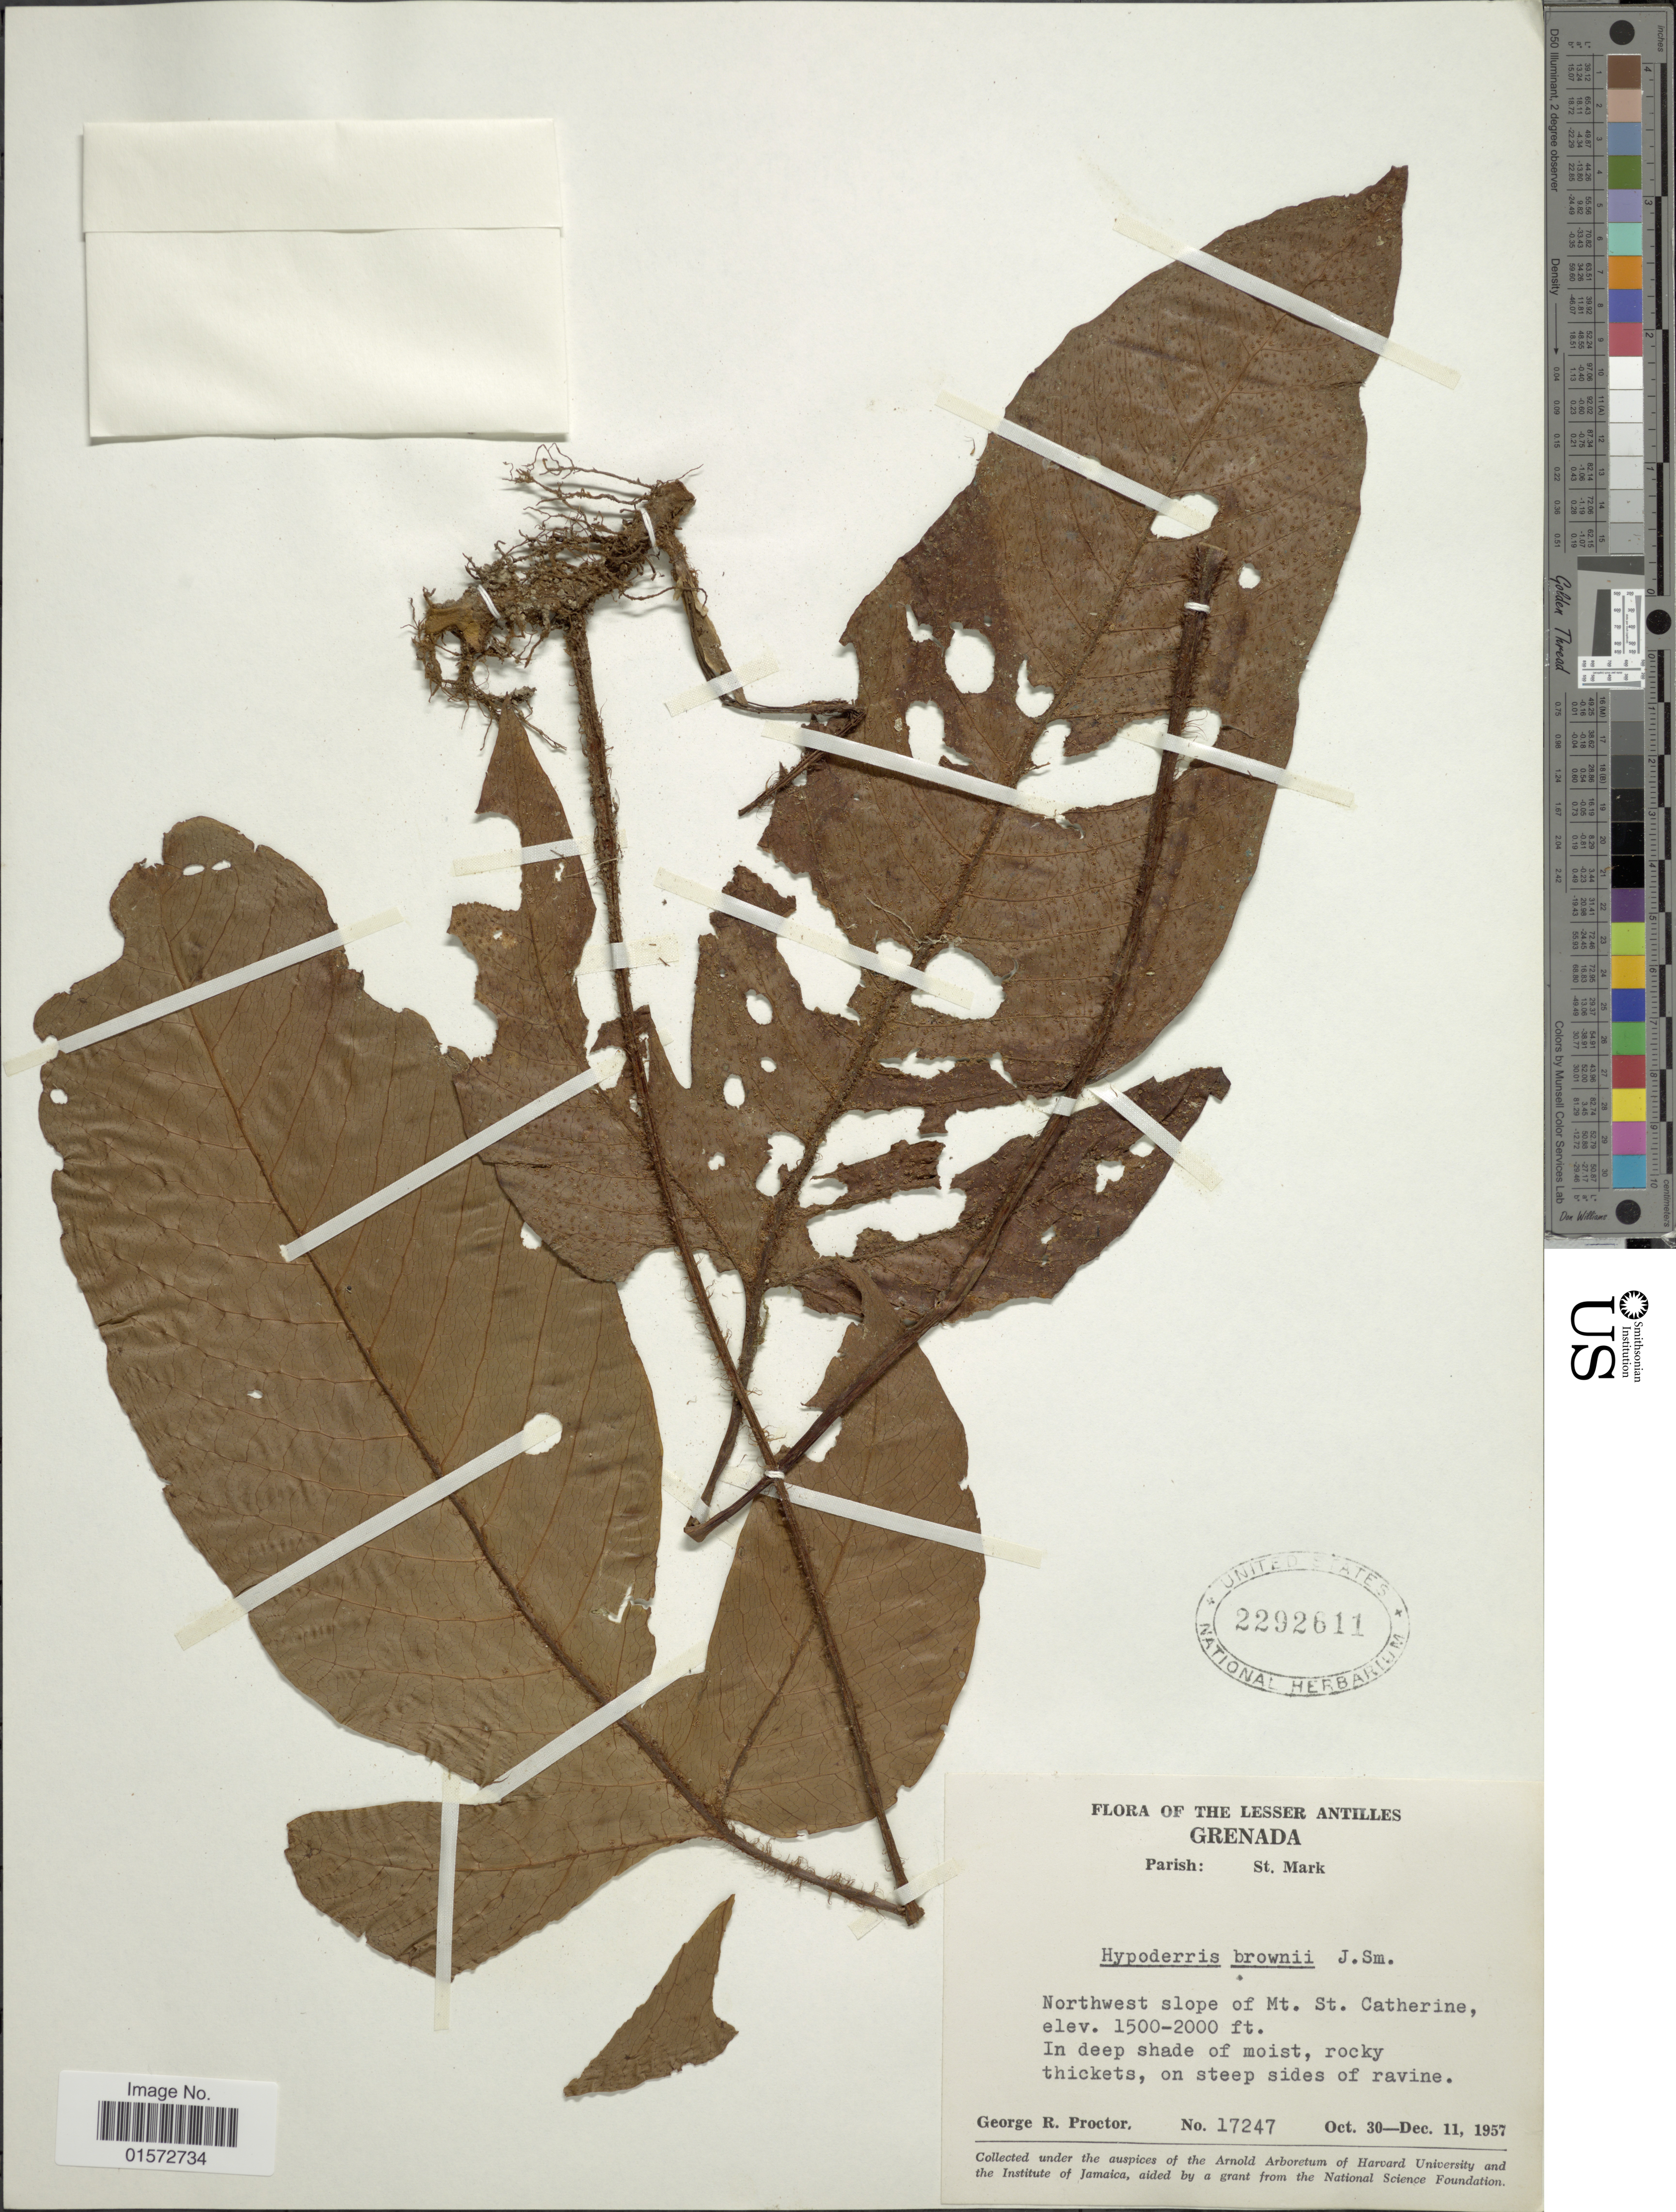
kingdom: Plantae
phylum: Tracheophyta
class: Polypodiopsida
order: Polypodiales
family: Tectariaceae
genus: Hypoderris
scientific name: Hypoderris brownii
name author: J. Sm.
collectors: G. R. Proctor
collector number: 17247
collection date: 1957-10-30/1957-12-11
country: Grenada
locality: Parish: ST. Mark. Northwest slope of Mt. St. Catherine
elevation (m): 457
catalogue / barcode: US 2292611